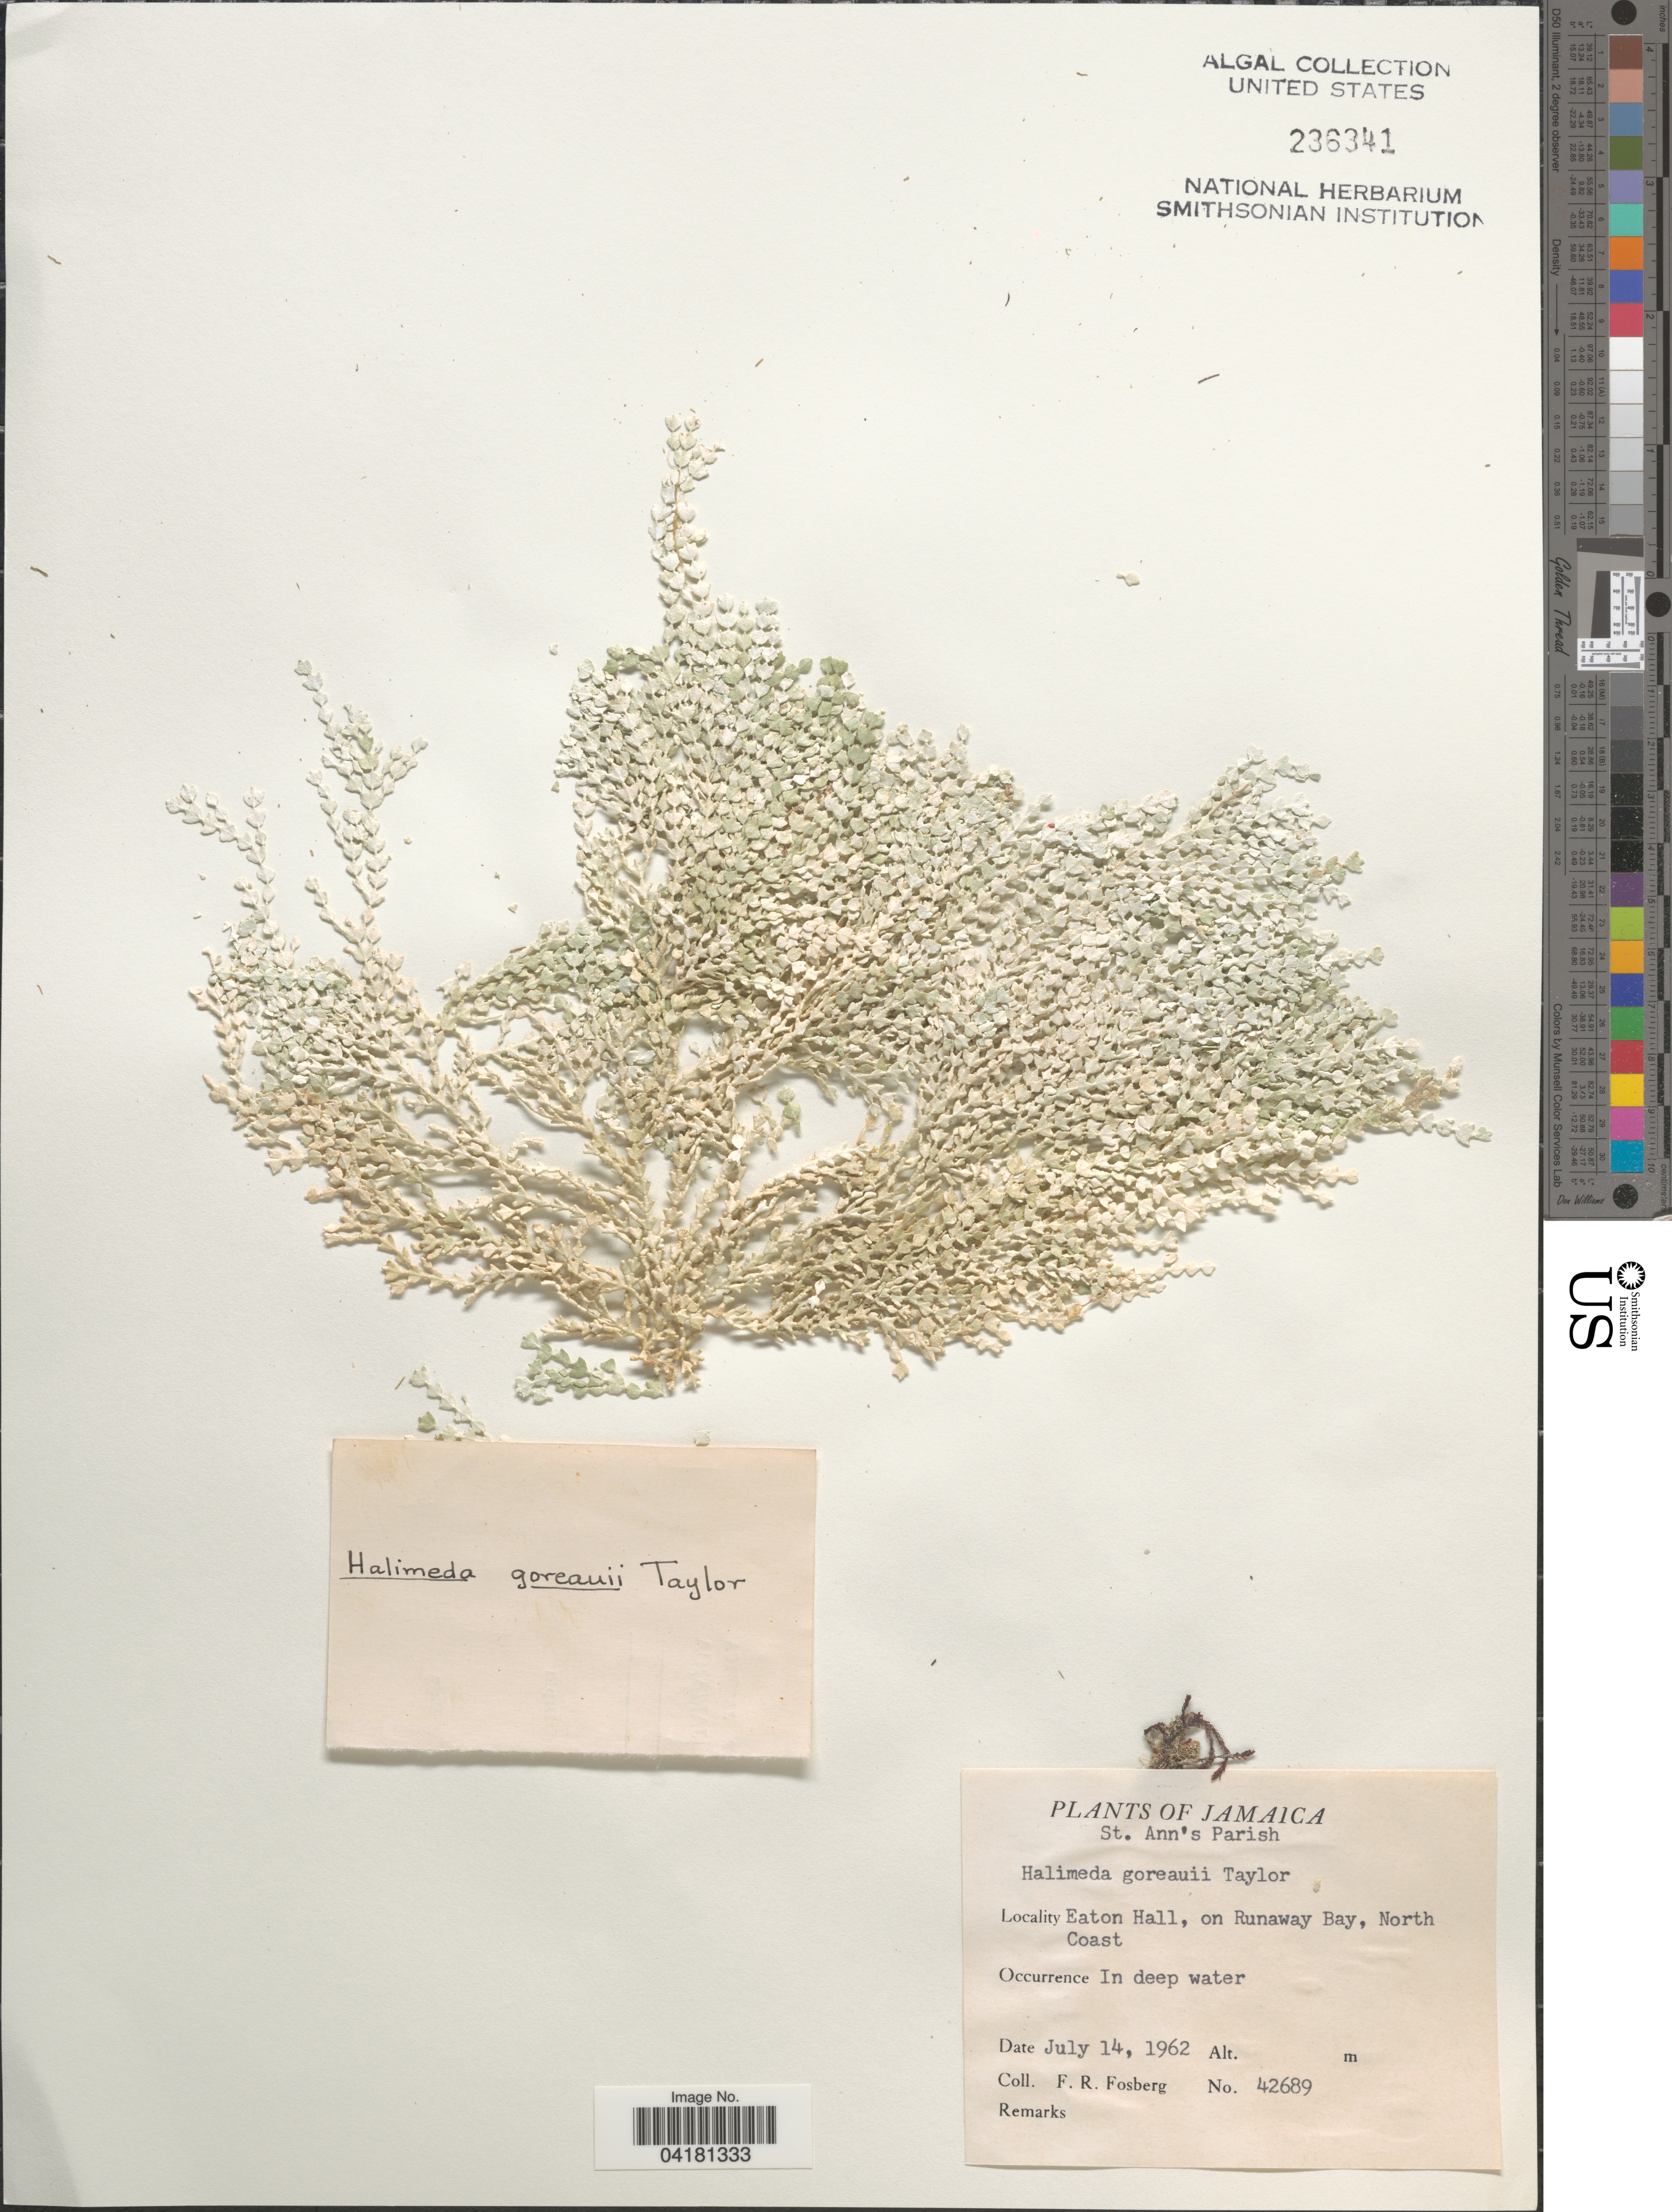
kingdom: Plantae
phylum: Chlorophyta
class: Ulvophyceae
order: Bryopsidales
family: Halimedaceae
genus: Halimeda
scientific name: Halimeda goreaui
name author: W.R. Taylor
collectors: F. R. Fosberg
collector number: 42689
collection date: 1962-07-14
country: Jamaica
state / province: Saint Ann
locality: St. Ann's Parish. Eaton Hall, on Runaway Bay, North Coast.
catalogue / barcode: US 236341